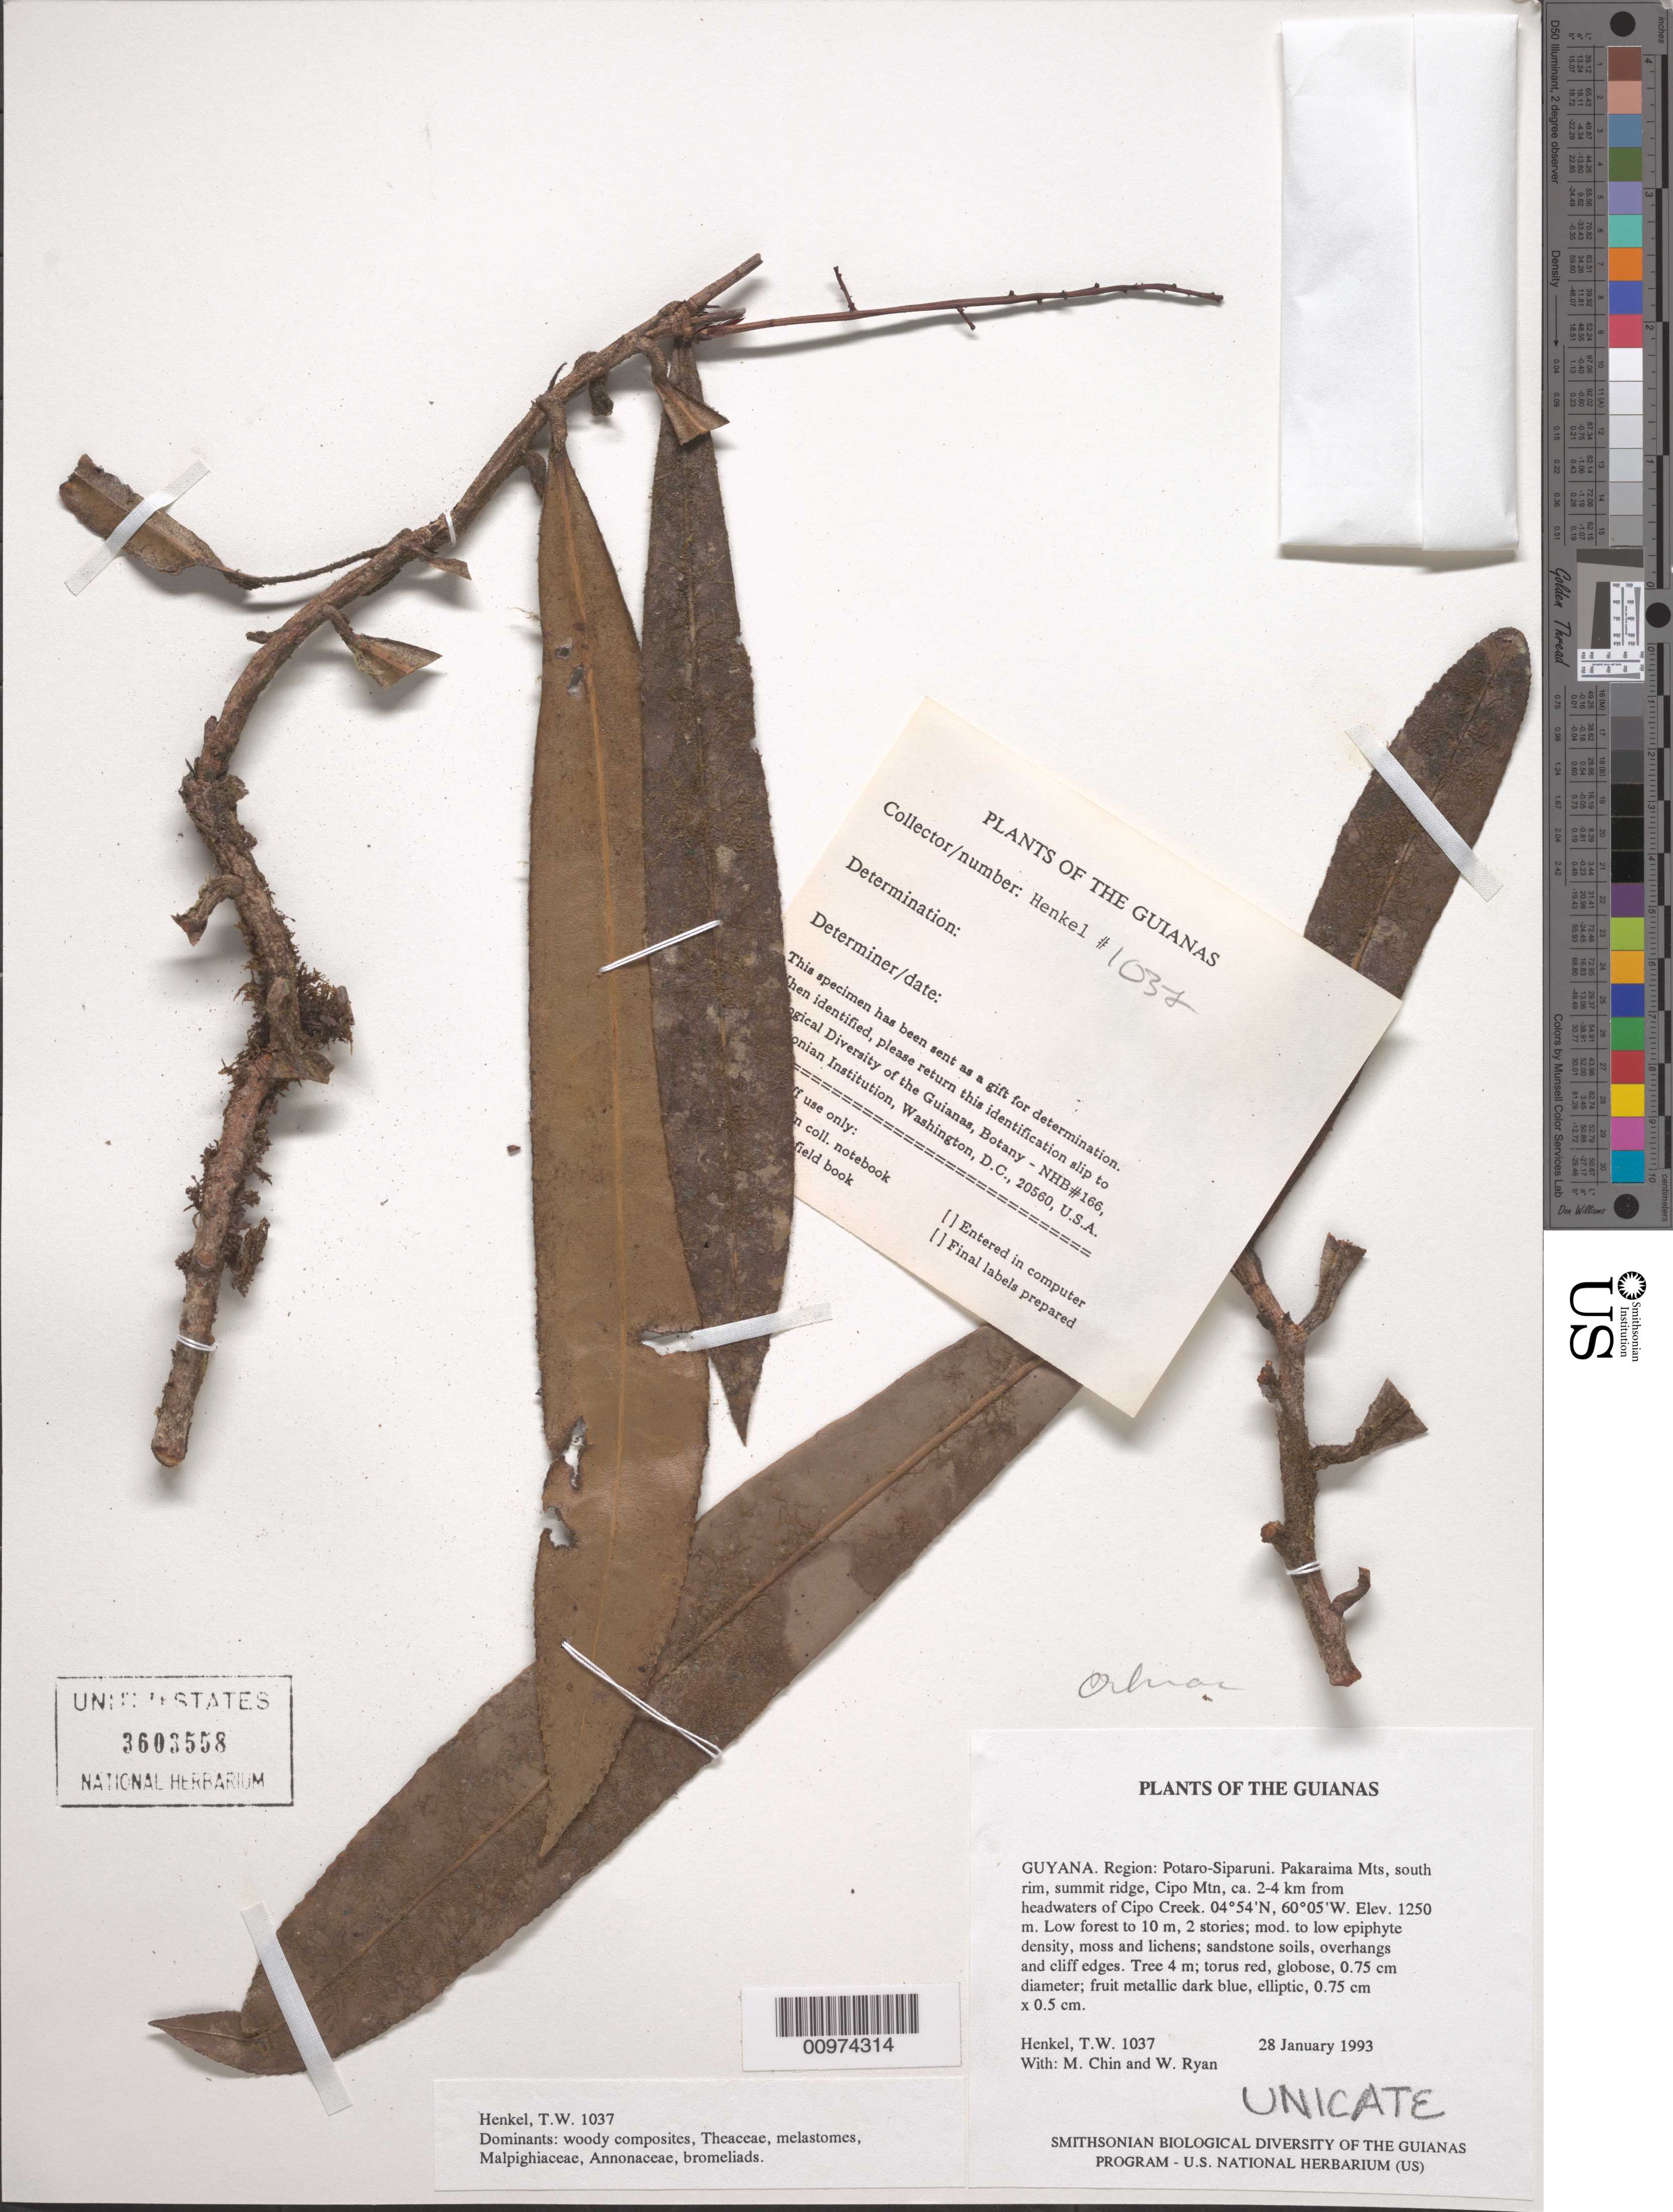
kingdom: Plantae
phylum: Tracheophyta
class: Magnoliopsida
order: Malpighiales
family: Ochnaceae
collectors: T. Henkel, M. Chin & W. Ryan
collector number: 1037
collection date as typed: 28 January 1993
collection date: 1993-01-28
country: Guyana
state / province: Potaro-Siparuni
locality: Pakaraima Mts, S rim, summit ridge, Cipo Mt, ±2-4 km from headwaters of Cipo Creek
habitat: Low forest to 10 m, 2 stories; sandstone soils, overhangs and cliff edges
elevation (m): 1250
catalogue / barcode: US 3603558